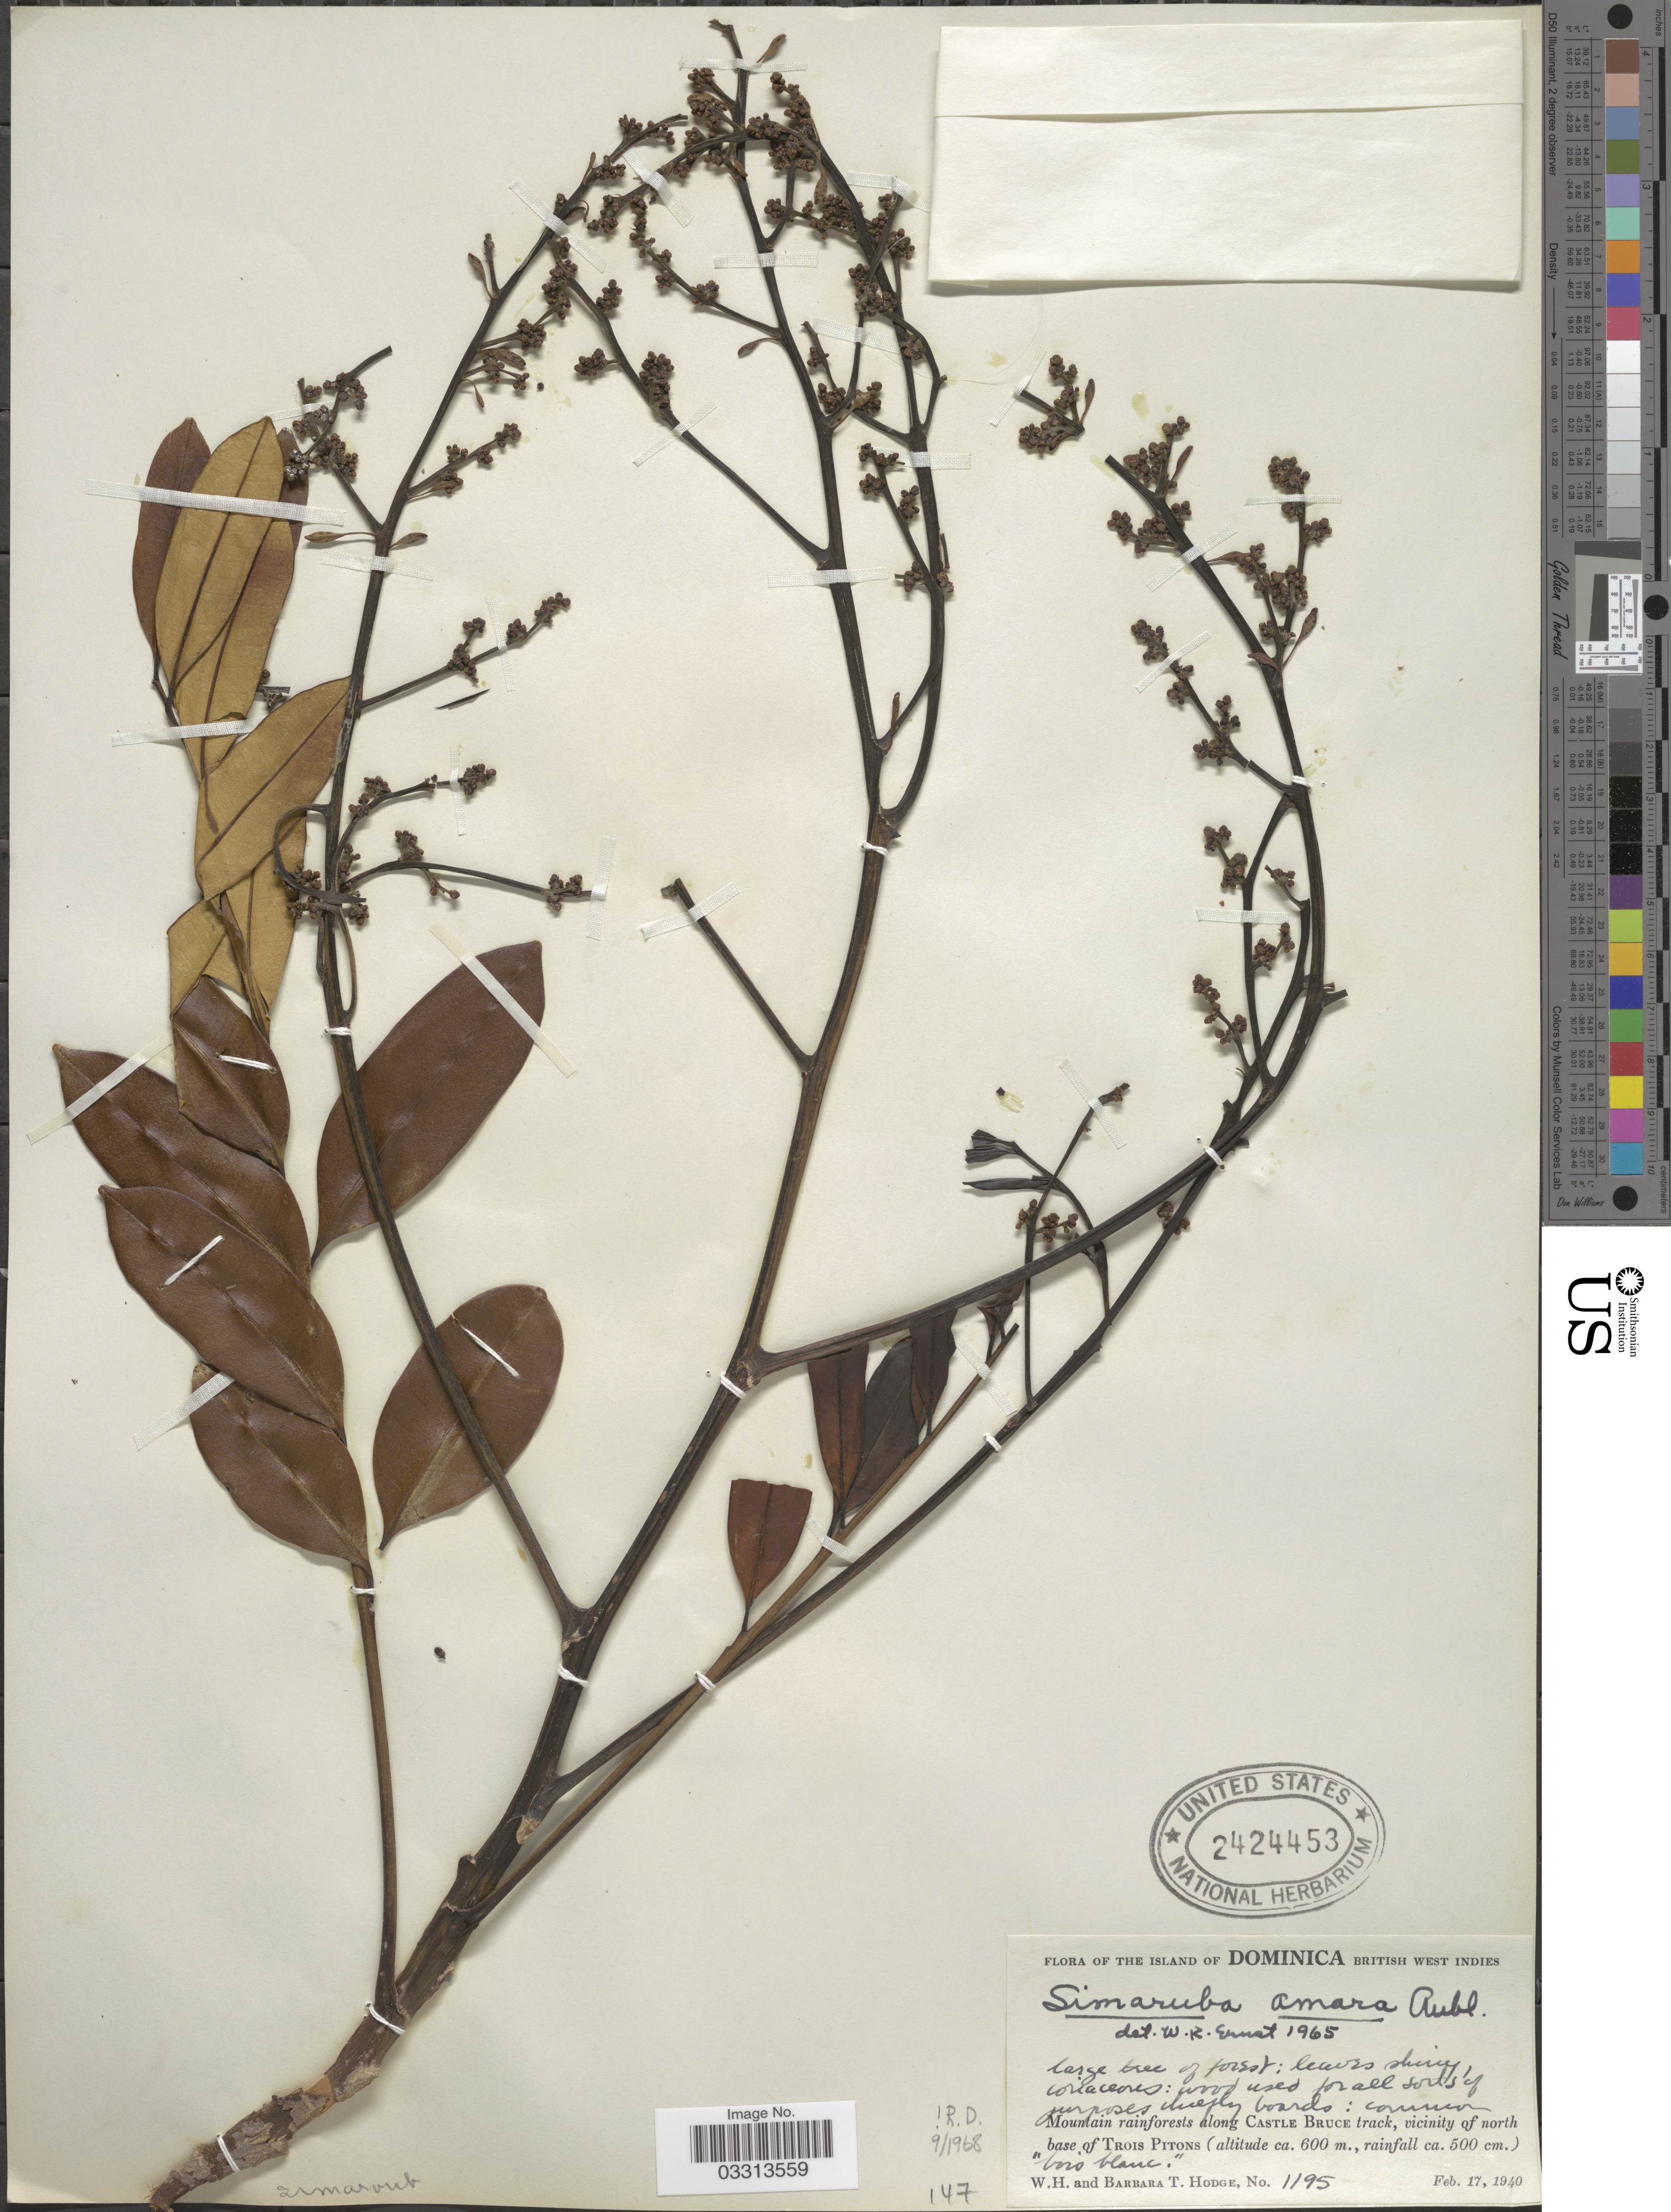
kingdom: Plantae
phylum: Tracheophyta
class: Magnoliopsida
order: Sapindales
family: Simaroubaceae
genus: Simarouba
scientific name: Simarouba amara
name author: Aubl.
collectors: W. Hodge & B. Hodge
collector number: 1195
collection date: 1940-02-17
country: Dominica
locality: The Island of Dominica, British West Indies, Mountain rainforests along Castle Bruce track, vicinity of north base of Trois Pitons.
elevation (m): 600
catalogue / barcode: US 2424453